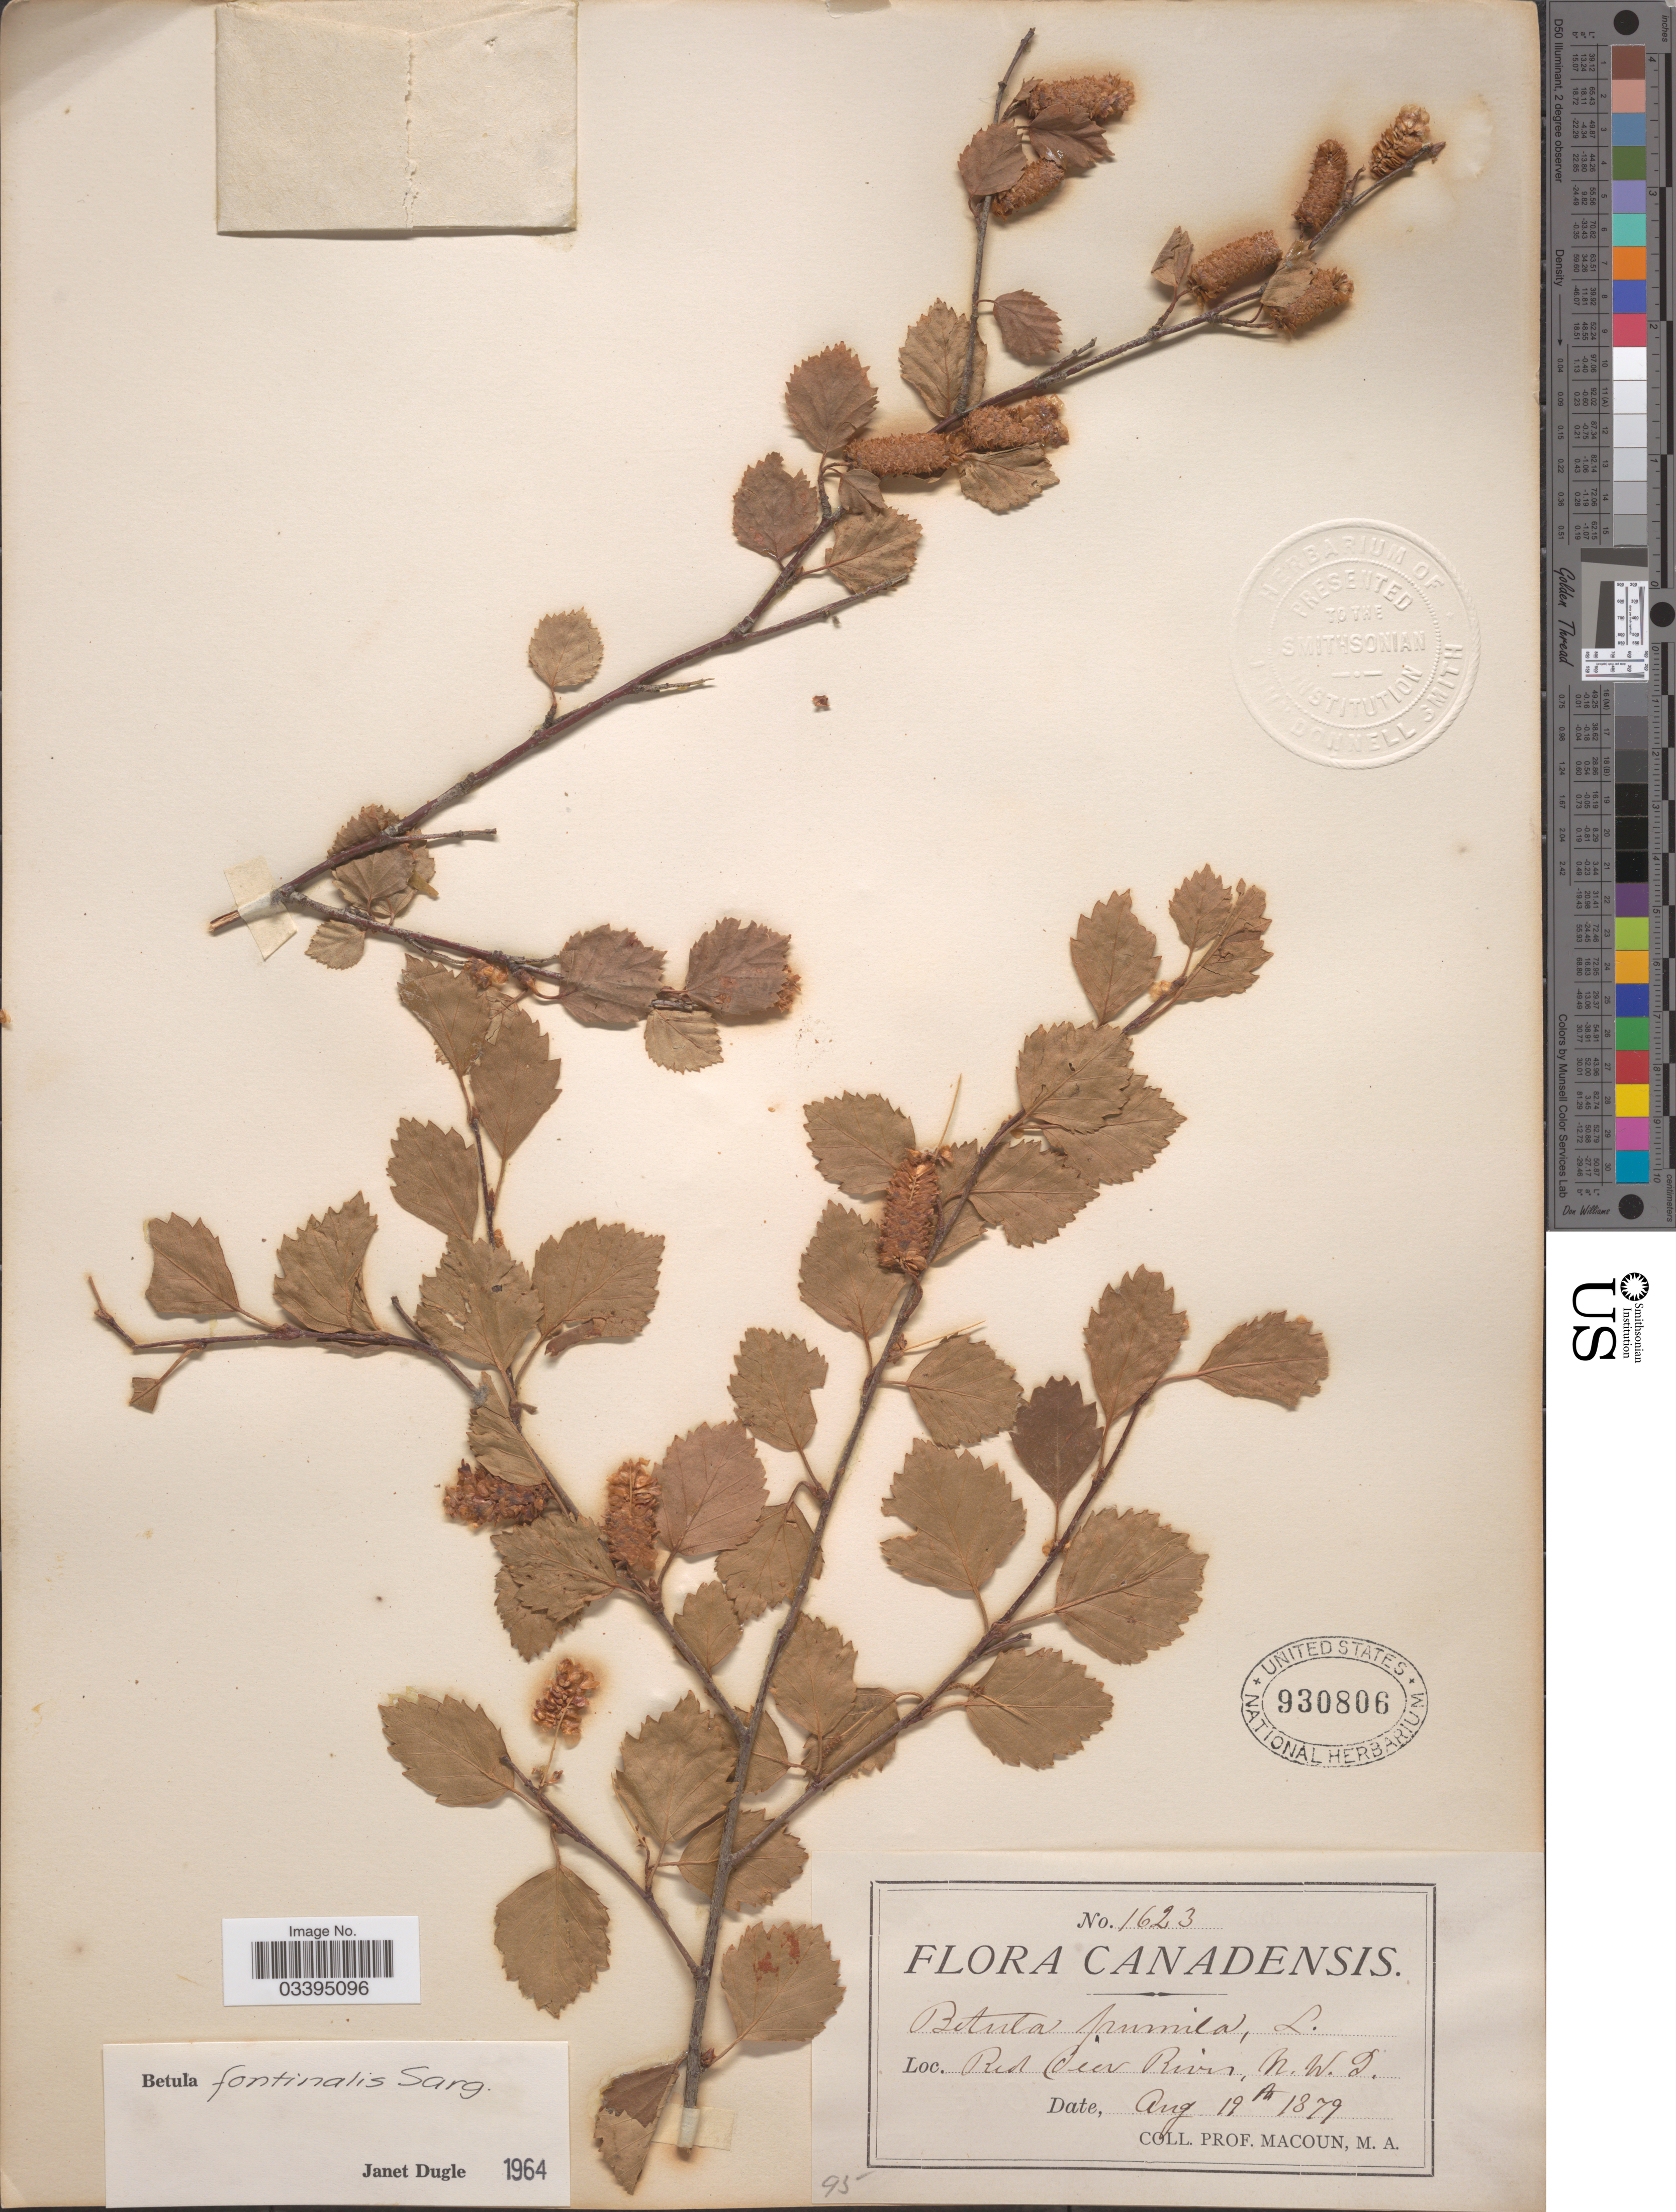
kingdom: Plantae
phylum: Tracheophyta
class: Magnoliopsida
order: Fagales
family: Betulaceae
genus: Betula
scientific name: Betula fontinalis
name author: Sarg.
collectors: M. Macoun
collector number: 1623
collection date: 1879-08-19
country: Canada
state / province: Northwest Territories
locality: Red Deer River.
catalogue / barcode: US 930806